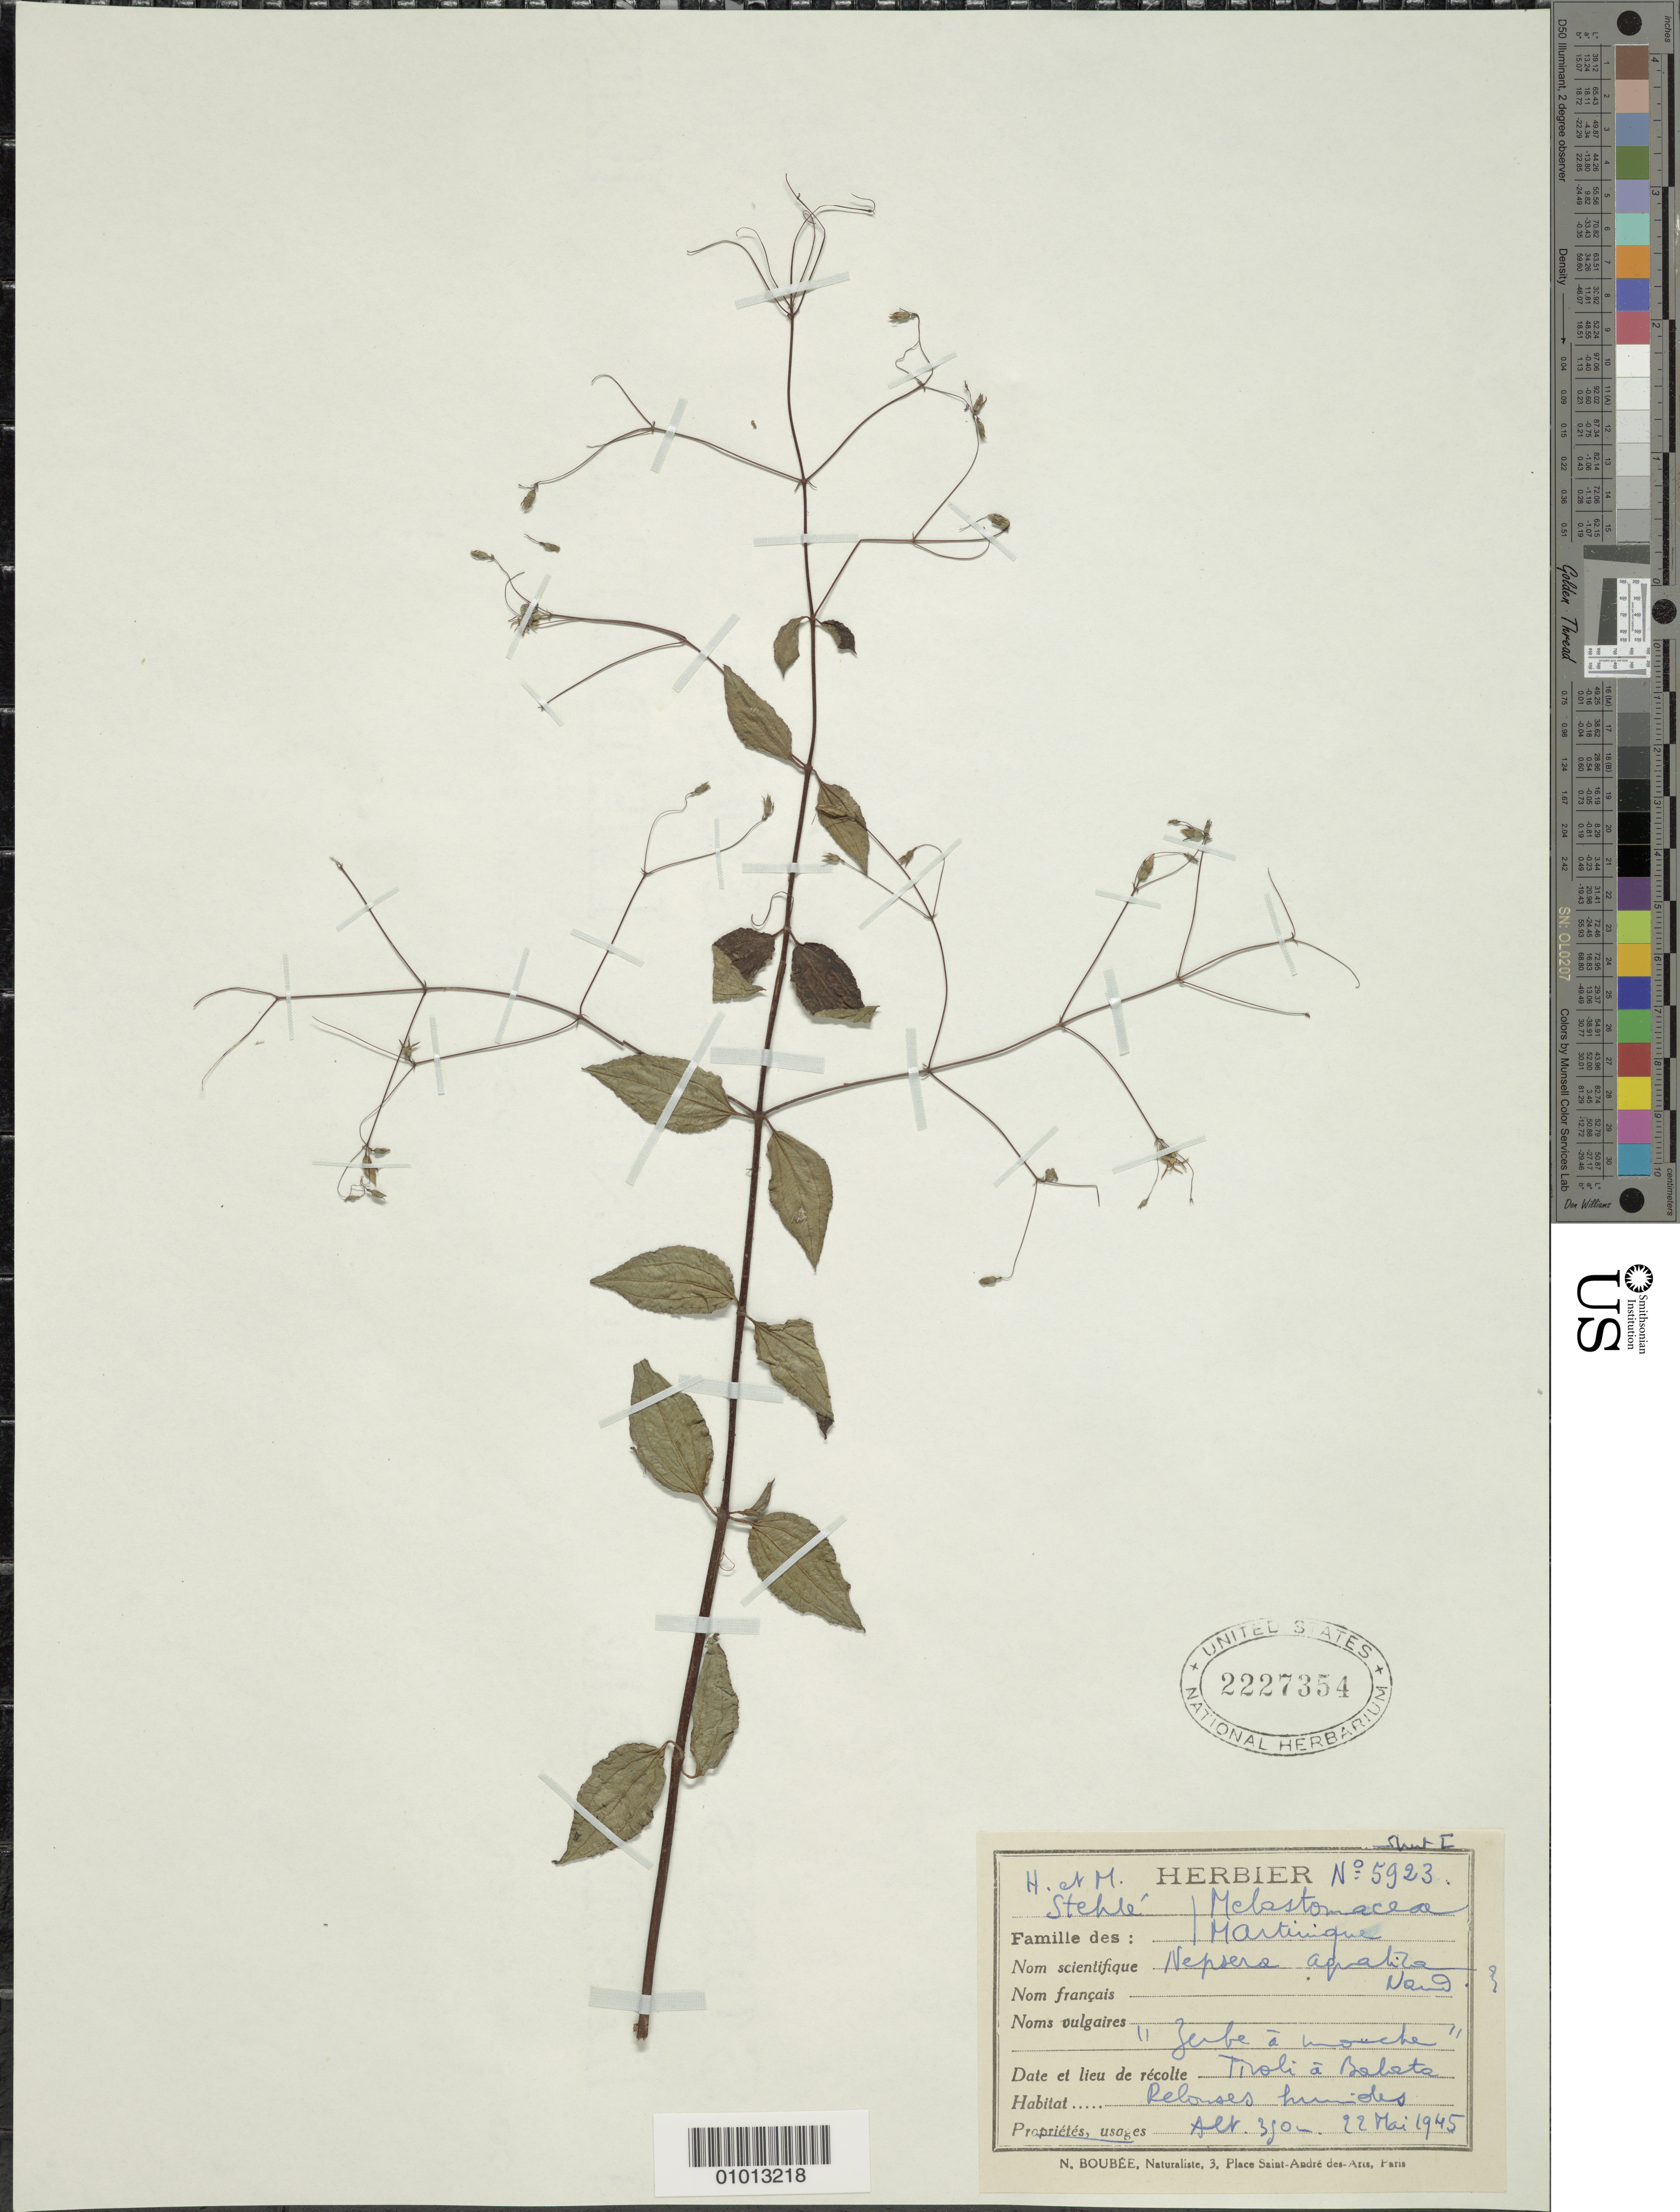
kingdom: Plantae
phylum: Tracheophyta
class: Magnoliopsida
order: Myrtales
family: Melastomataceae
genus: Nepsera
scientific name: Nepsera aquatica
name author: (Aubl.) Naudin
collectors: H. Stehlé & M. Stehlé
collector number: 5923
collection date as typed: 22 May 1945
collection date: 1945-05-22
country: Martinique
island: Martinique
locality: Tivoli à Balata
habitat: Pelouses humides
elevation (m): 350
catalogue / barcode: US 2227354